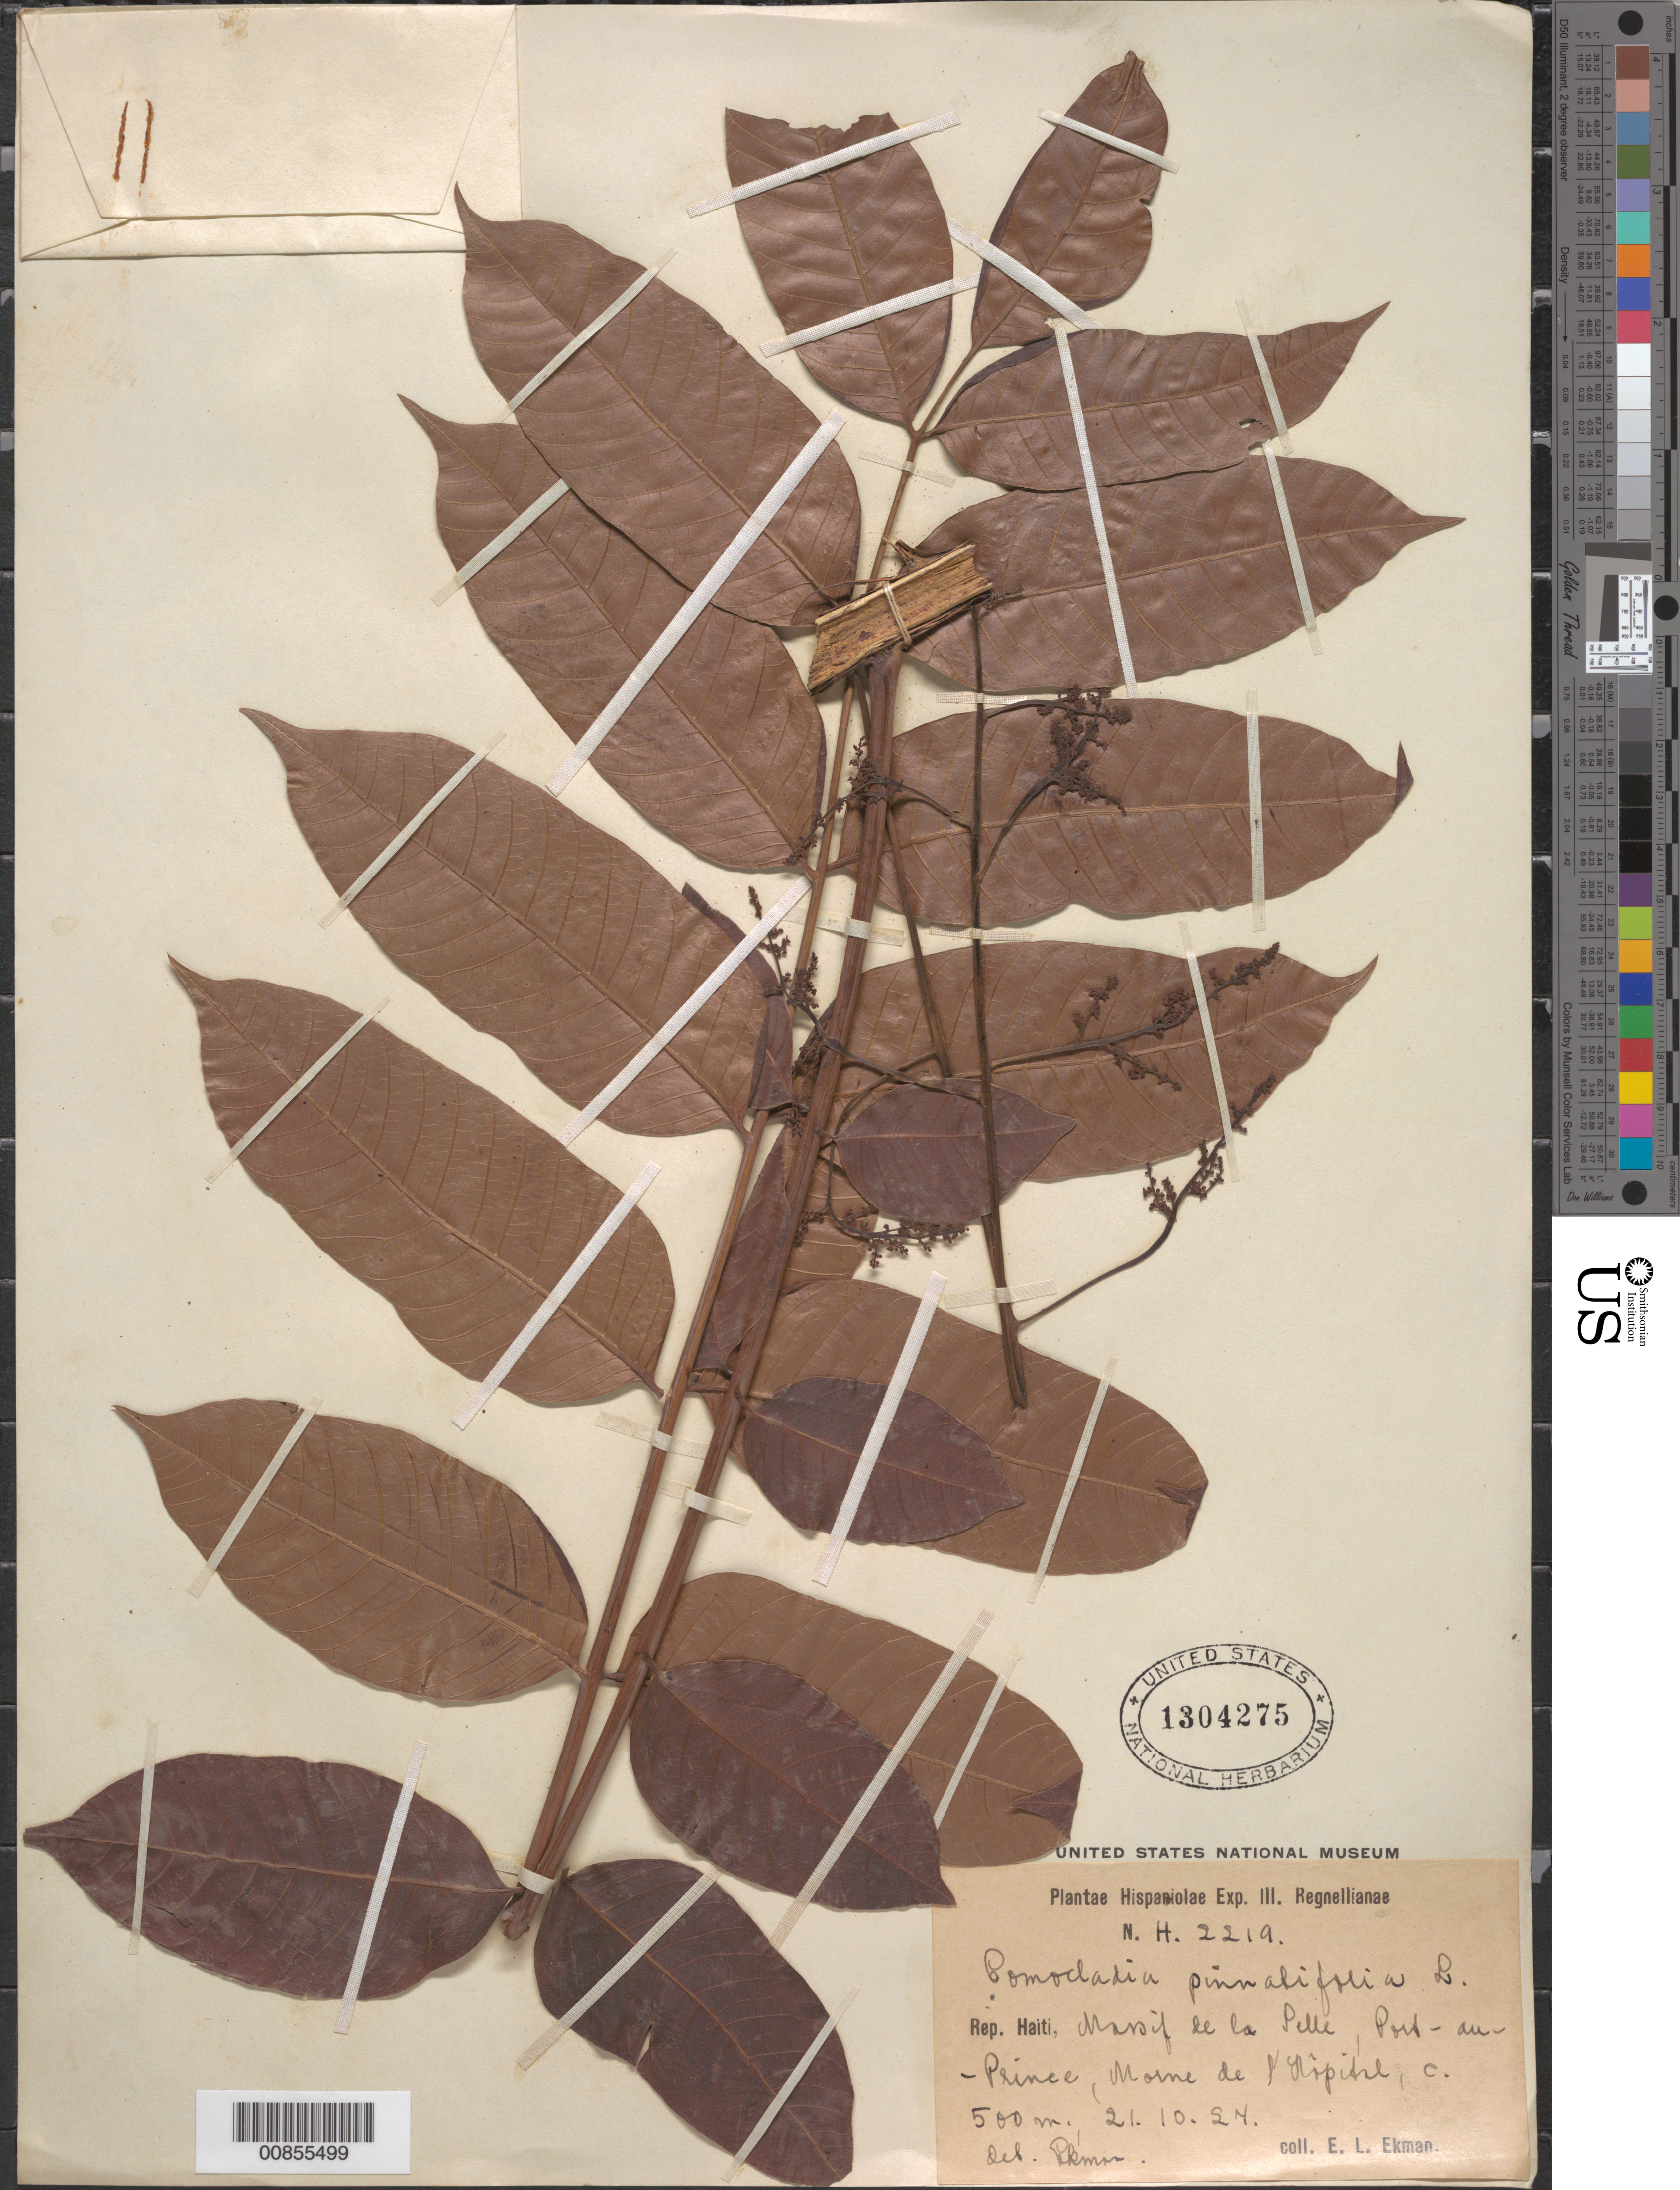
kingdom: Plantae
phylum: Tracheophyta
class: Magnoliopsida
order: Sapindales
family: Anacardiaceae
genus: Comocladia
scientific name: Comocladia pinnatifolia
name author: L.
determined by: Ekman, E. L.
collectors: E. L. Ekman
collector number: H 2219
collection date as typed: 21 Oct 1924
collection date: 1924-10-21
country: Haiti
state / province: Ouest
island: Hispaniola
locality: Massif de la Selle, Port-au-Prince, Morne de l'Hôpital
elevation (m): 500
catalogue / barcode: US 1304275